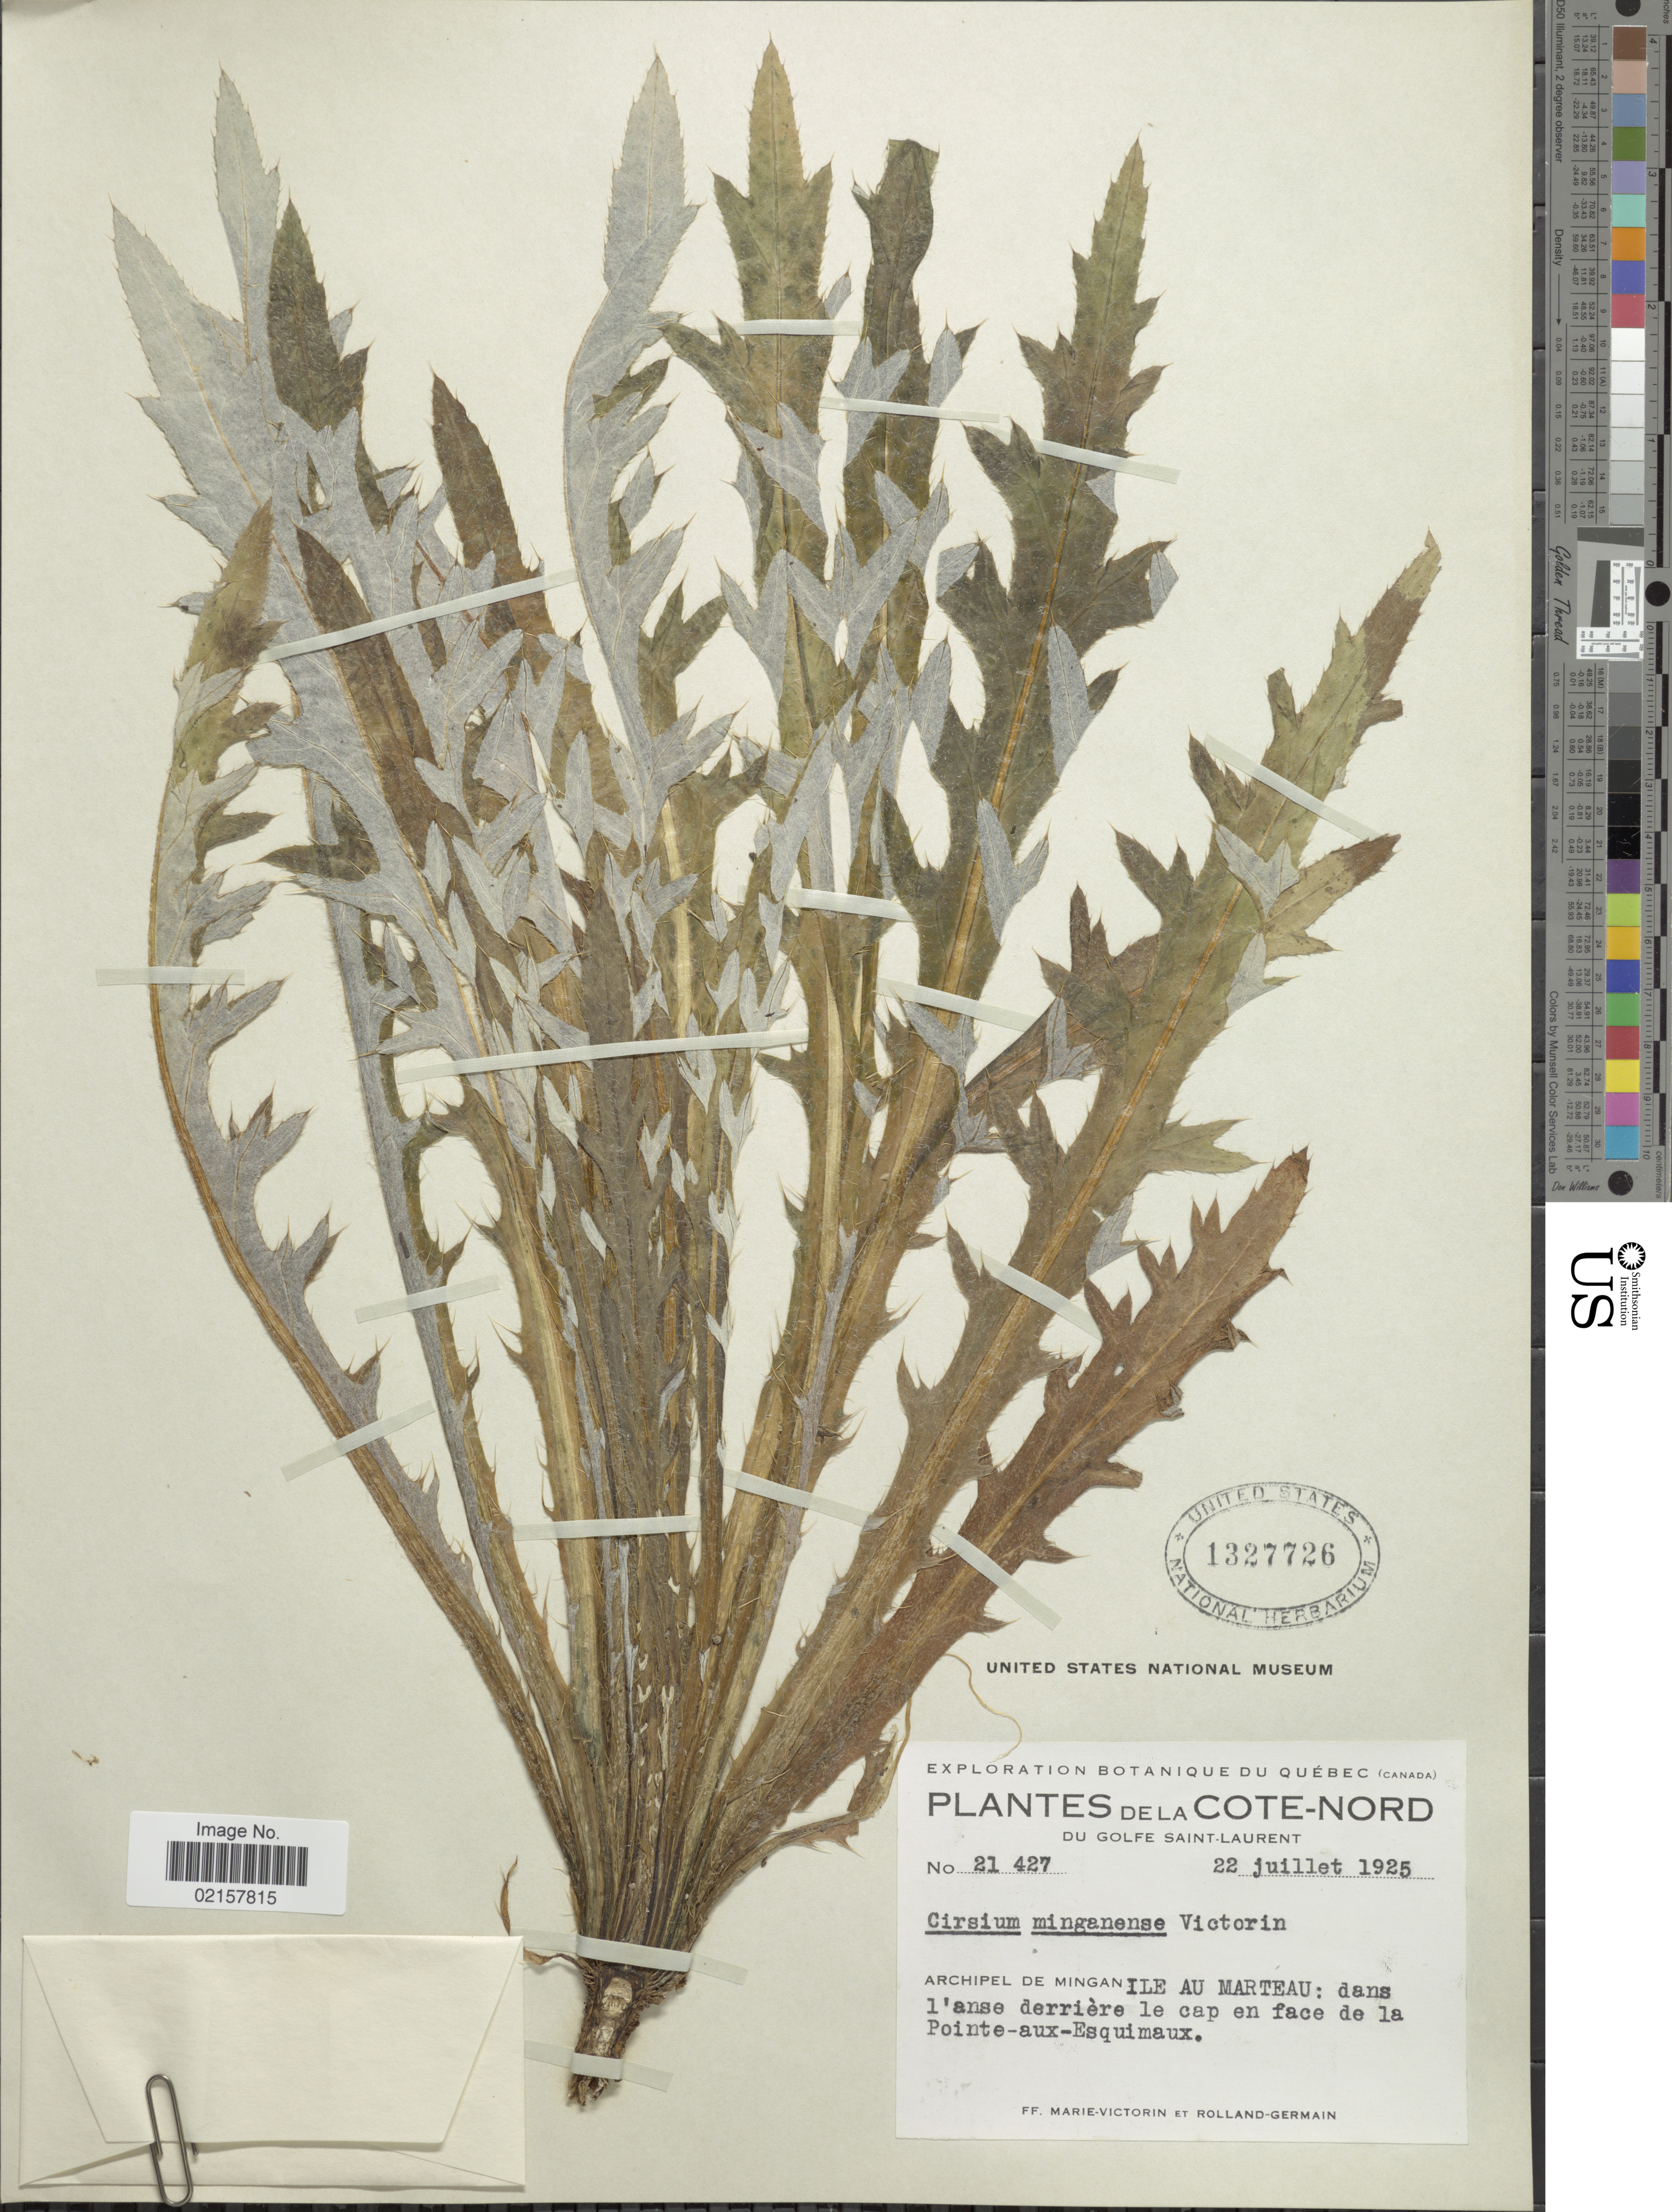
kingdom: Plantae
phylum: Tracheophyta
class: Magnoliopsida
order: Asterales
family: Asteraceae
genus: Cirsium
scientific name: Cirsium scariosum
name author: Nutt.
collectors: F. Marie-Victorin & Rolland-Germain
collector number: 21427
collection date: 1925-07-22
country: Canada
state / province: Quebec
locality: De la Cote-Nord, du golfe Saint-Laurent, Archipel de Mingan: Ile au Marteau: dans l'anse derriere le cap en face de la Pointe-aux-Esquimax.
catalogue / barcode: US 1327726